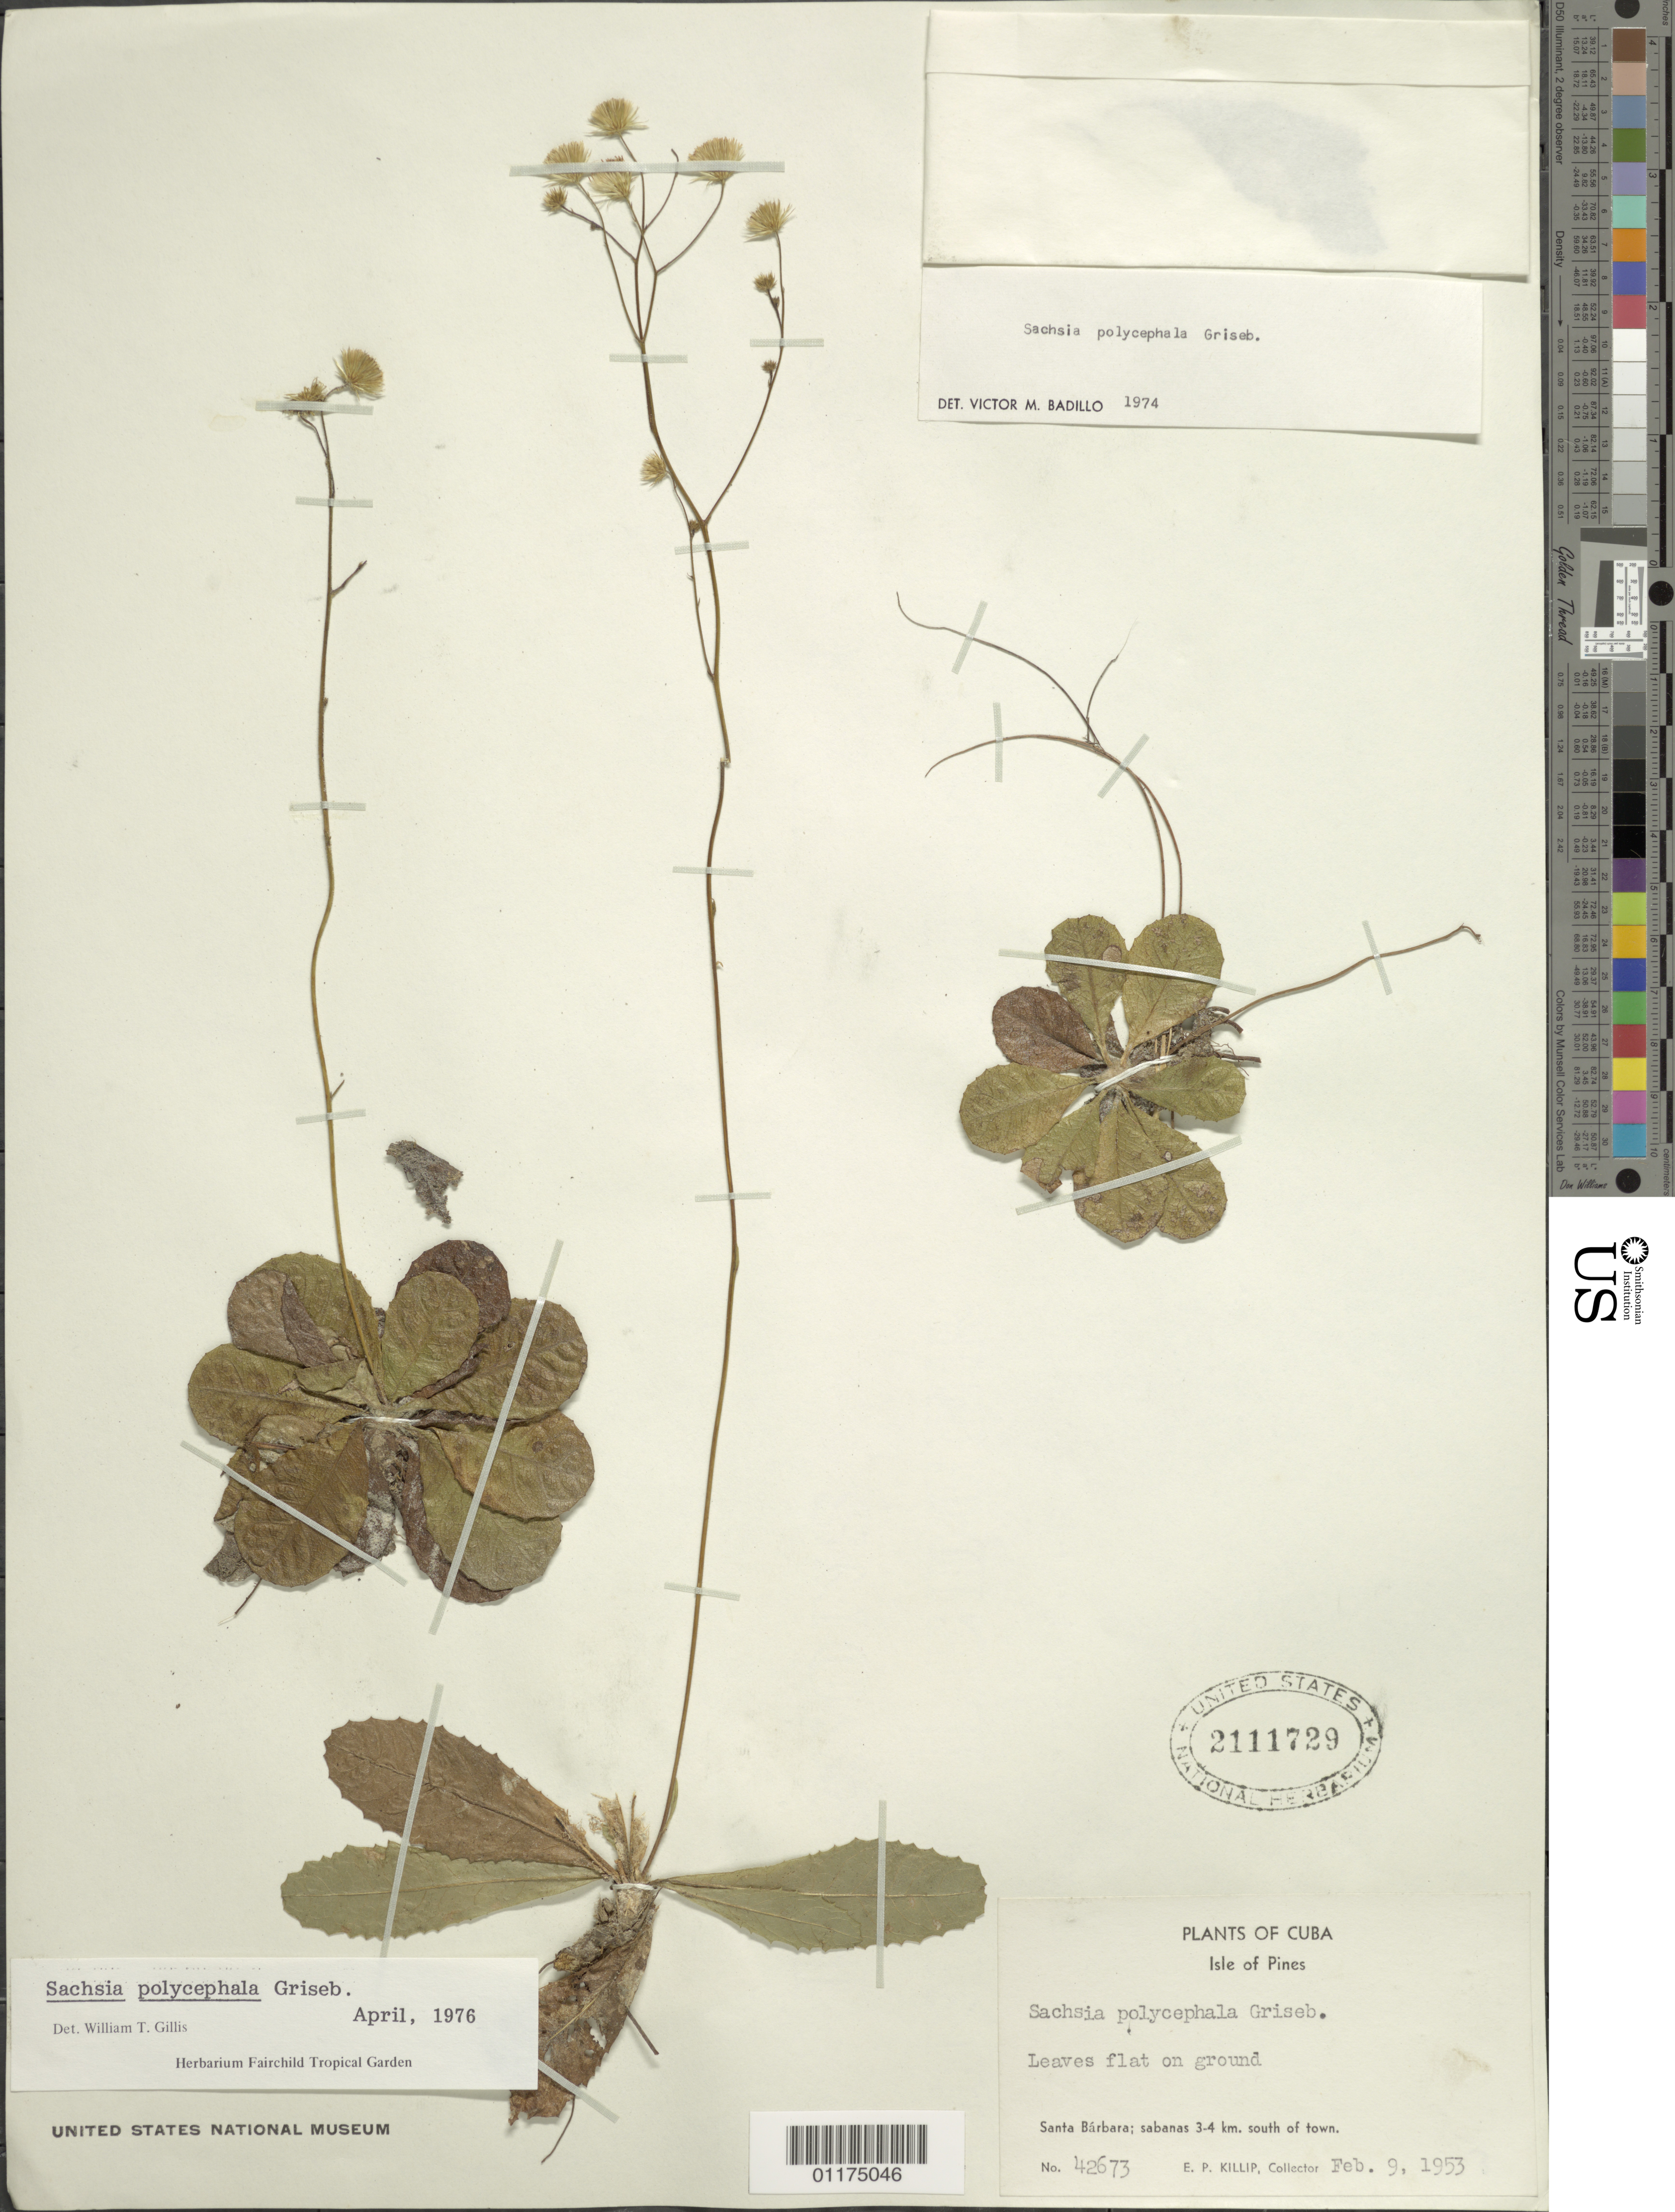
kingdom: Plantae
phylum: Tracheophyta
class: Magnoliopsida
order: Asterales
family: Asteraceae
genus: Sachsia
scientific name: Sachsia polycephala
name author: Griseb.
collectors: E. P. Killip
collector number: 42673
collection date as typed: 09 Feb 1953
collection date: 1953-02-09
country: Cuba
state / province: Isla de la Juventud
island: Isla de la Juventud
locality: Santa Barbara; sabanas 3-4 south of town.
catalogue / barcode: US 2111729